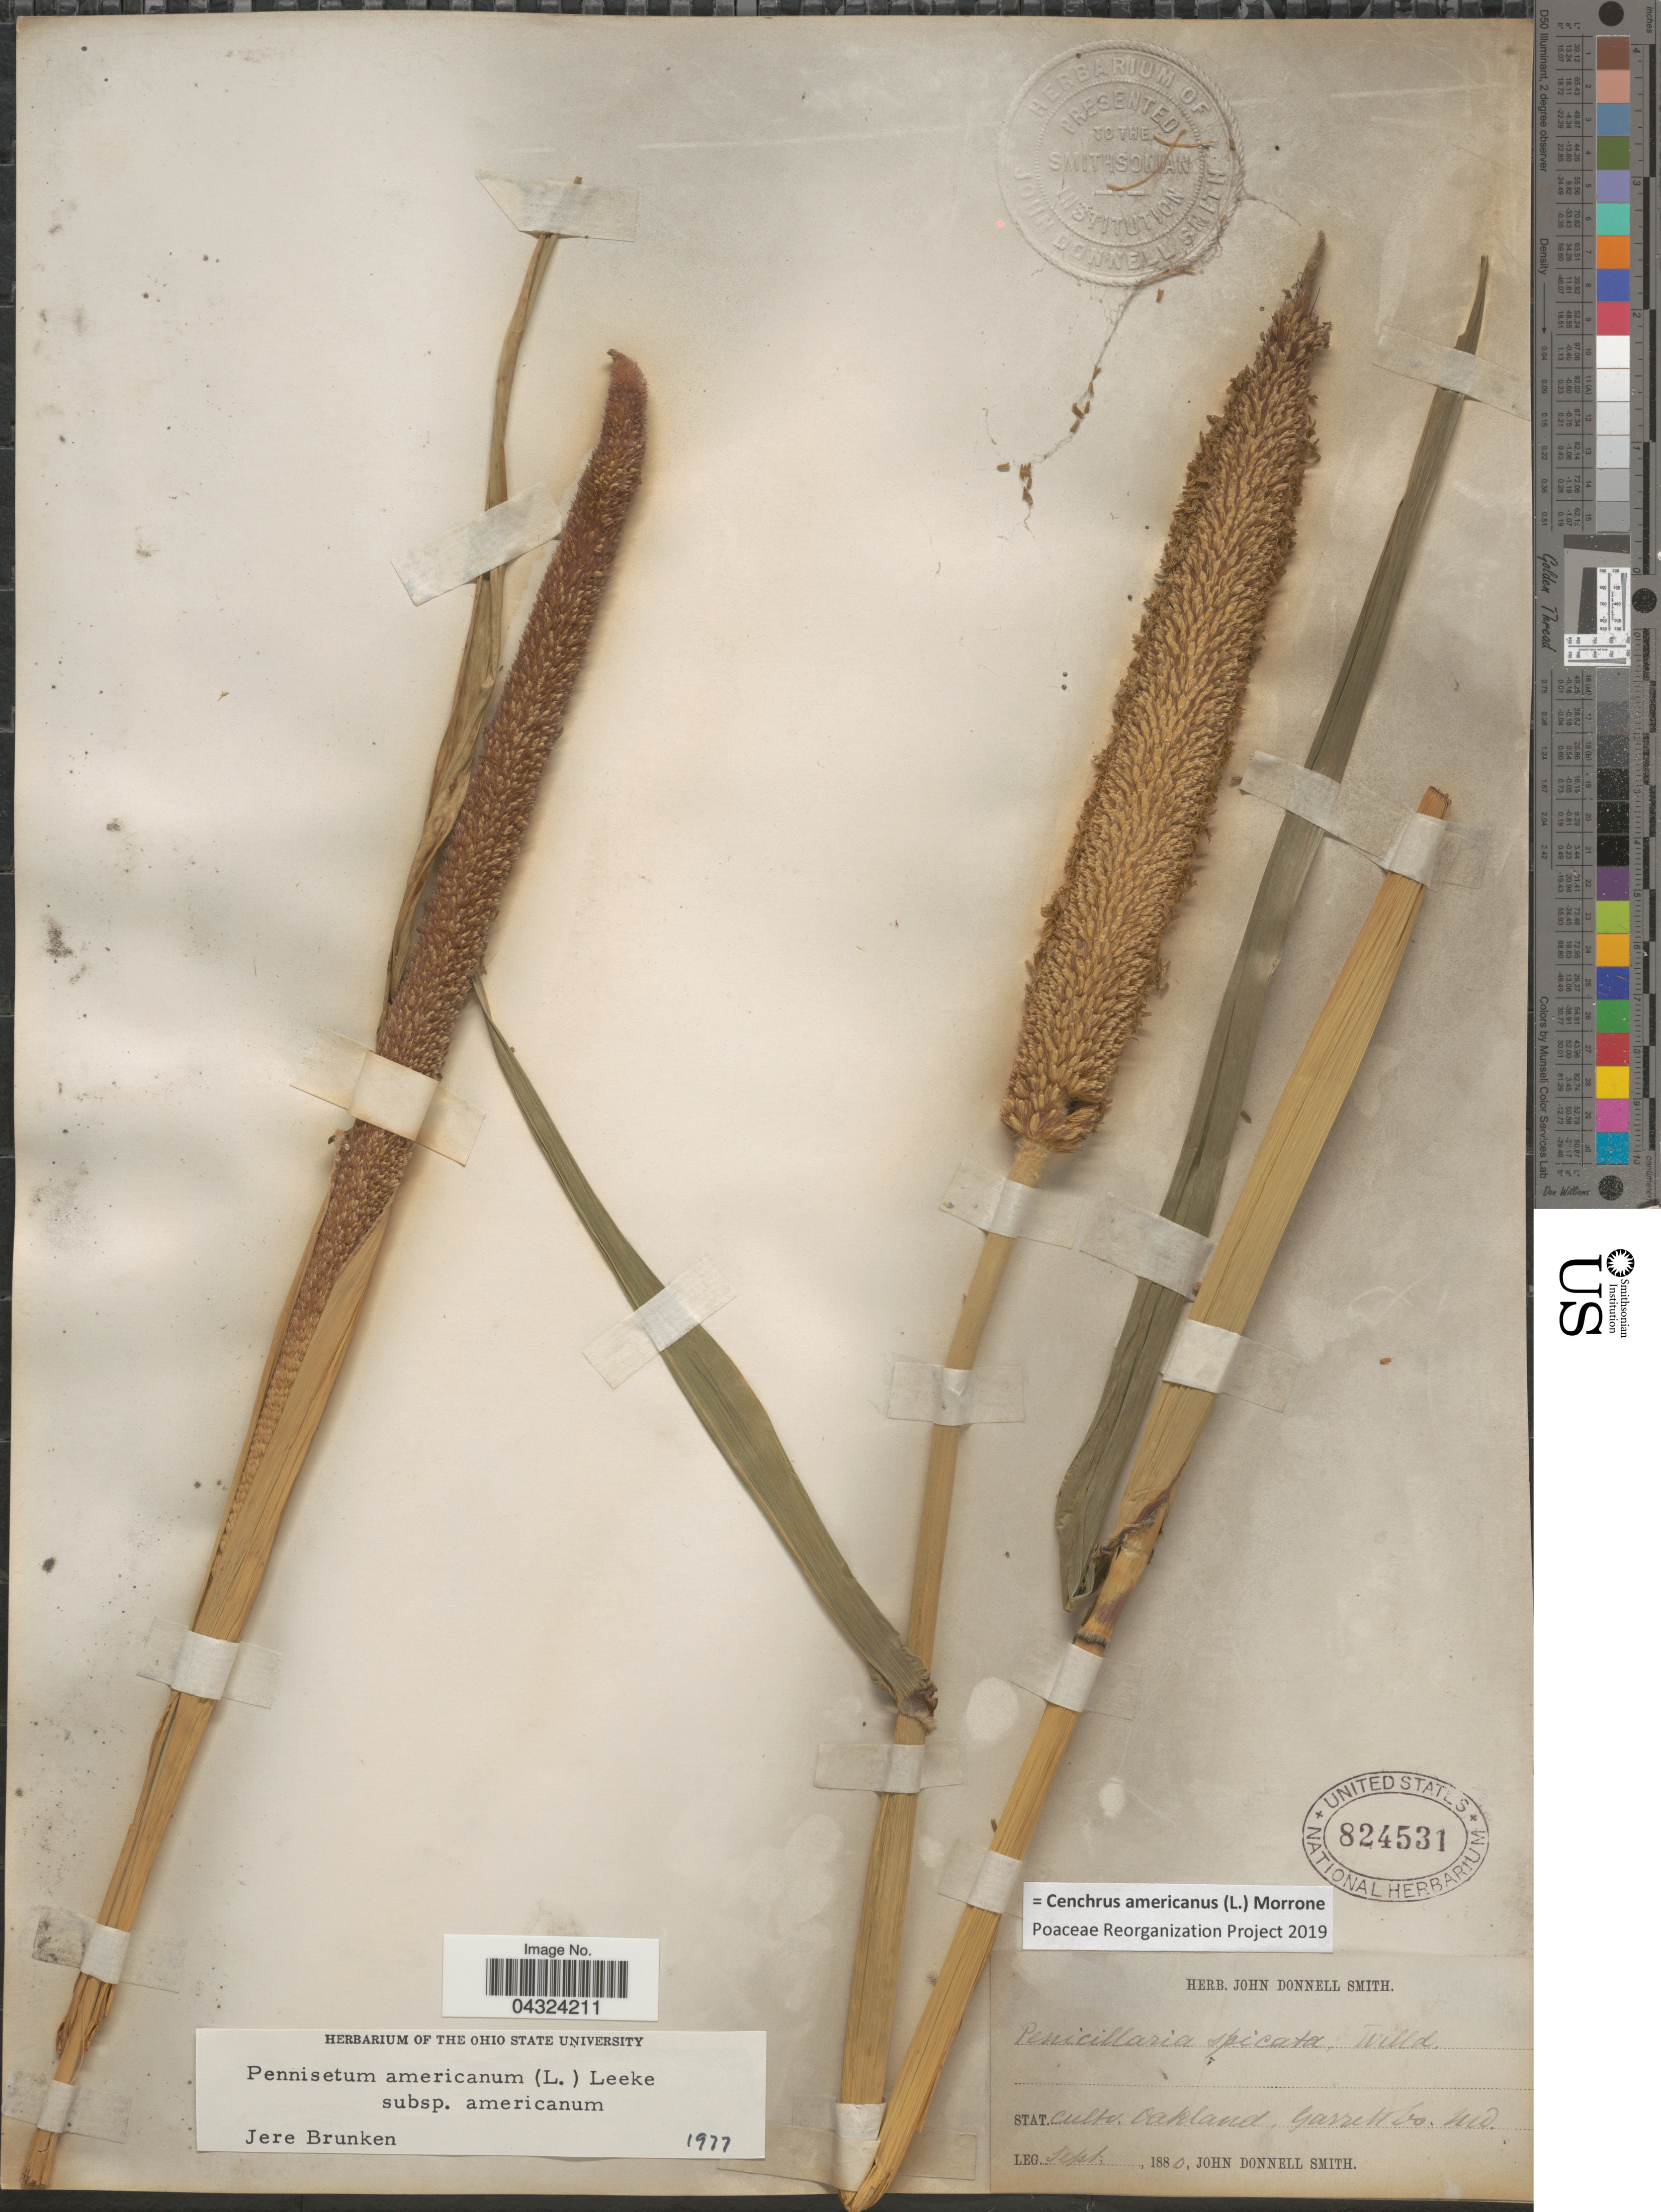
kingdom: Plantae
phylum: Tracheophyta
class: Liliopsida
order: Poales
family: Poaceae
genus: Cenchrus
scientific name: Cenchrus americanus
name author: (L.) Morrone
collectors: J. Donnell Smith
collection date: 1880-09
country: United States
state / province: Maryland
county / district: Garrett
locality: Cultd. Oakland, Garrett Co.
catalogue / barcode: US 824531